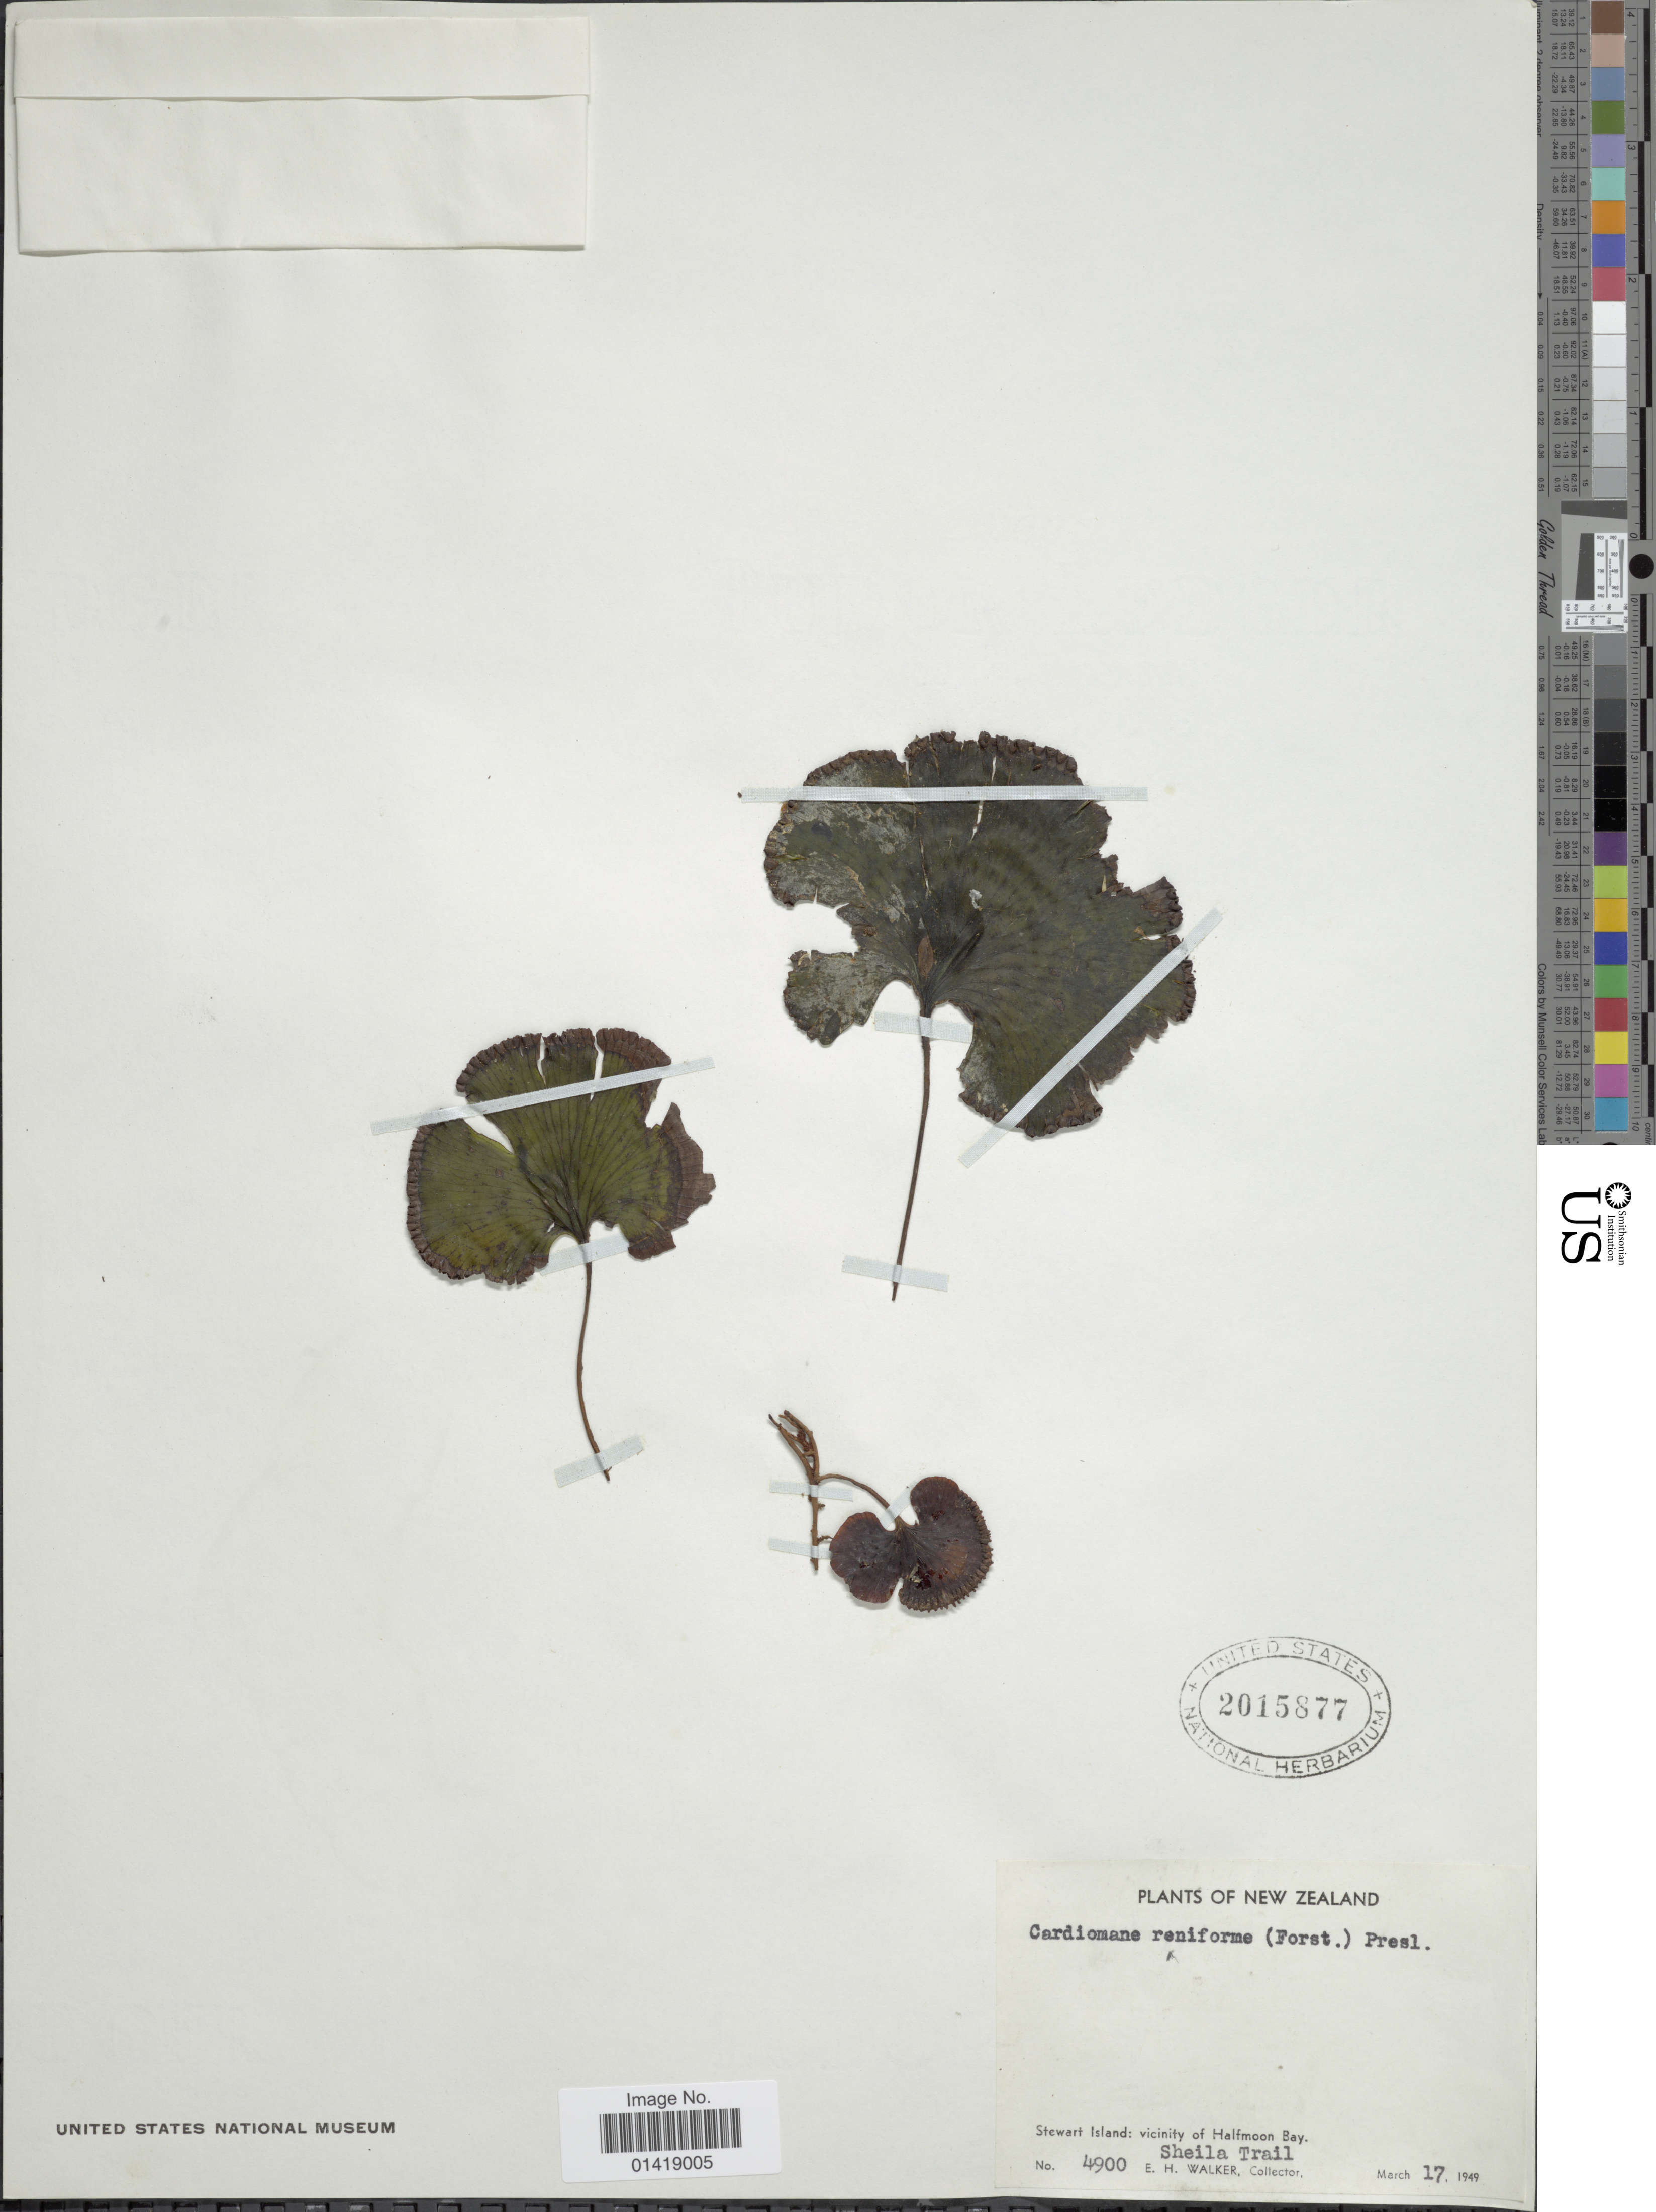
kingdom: Plantae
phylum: Tracheophyta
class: Polypodiopsida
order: Hymenophyllales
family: Hymenophyllaceae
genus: Hymenophyllum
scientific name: Hymenophyllum nephrophyllum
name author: Ebihara & K. Iwats.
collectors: E. H. Walker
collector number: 4900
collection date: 1949-03-17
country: New Zealand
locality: Stewart Island: vicinity of Halfmoon Bay Sheila trail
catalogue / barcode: US 2015877